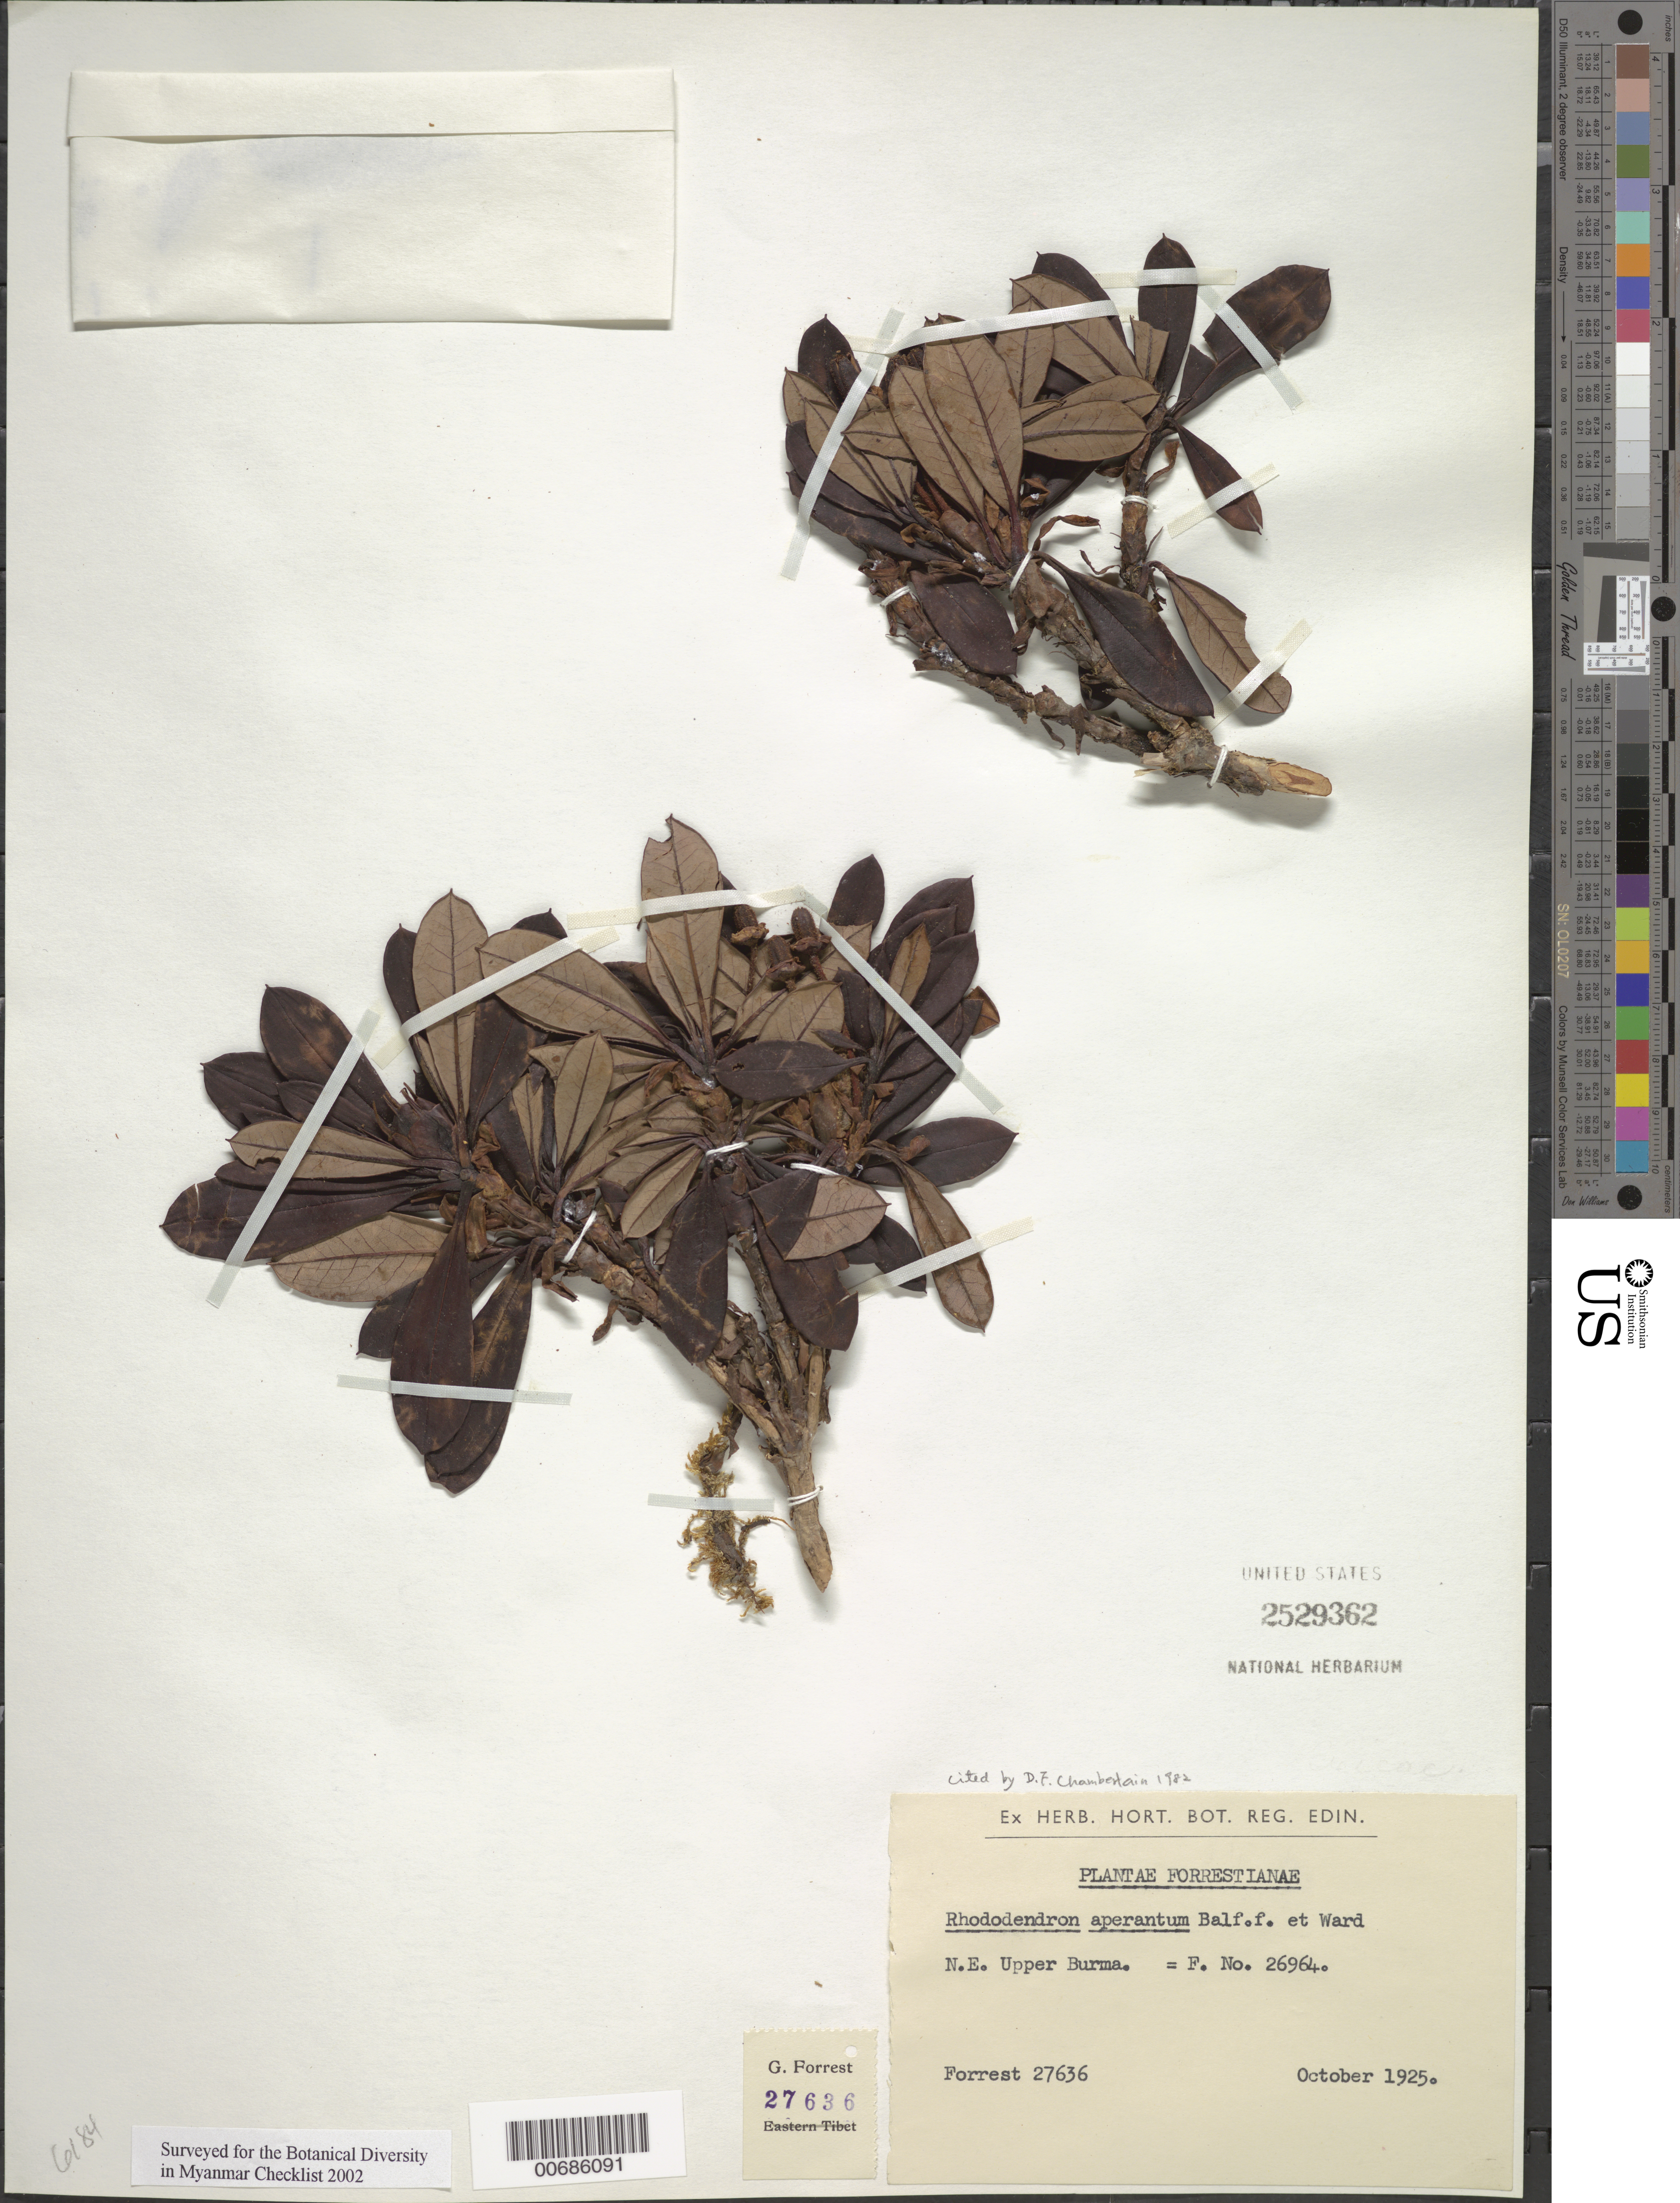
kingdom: Plantae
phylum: Tracheophyta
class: Magnoliopsida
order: Ericales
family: Ericaceae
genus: Rhododendron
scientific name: Rhododendron aperantum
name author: Balf. f. & Ward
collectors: G. Forrest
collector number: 27636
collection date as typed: Oct 1925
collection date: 1925-10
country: Myanmar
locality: N.E. Upper Burma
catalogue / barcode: US 2529362